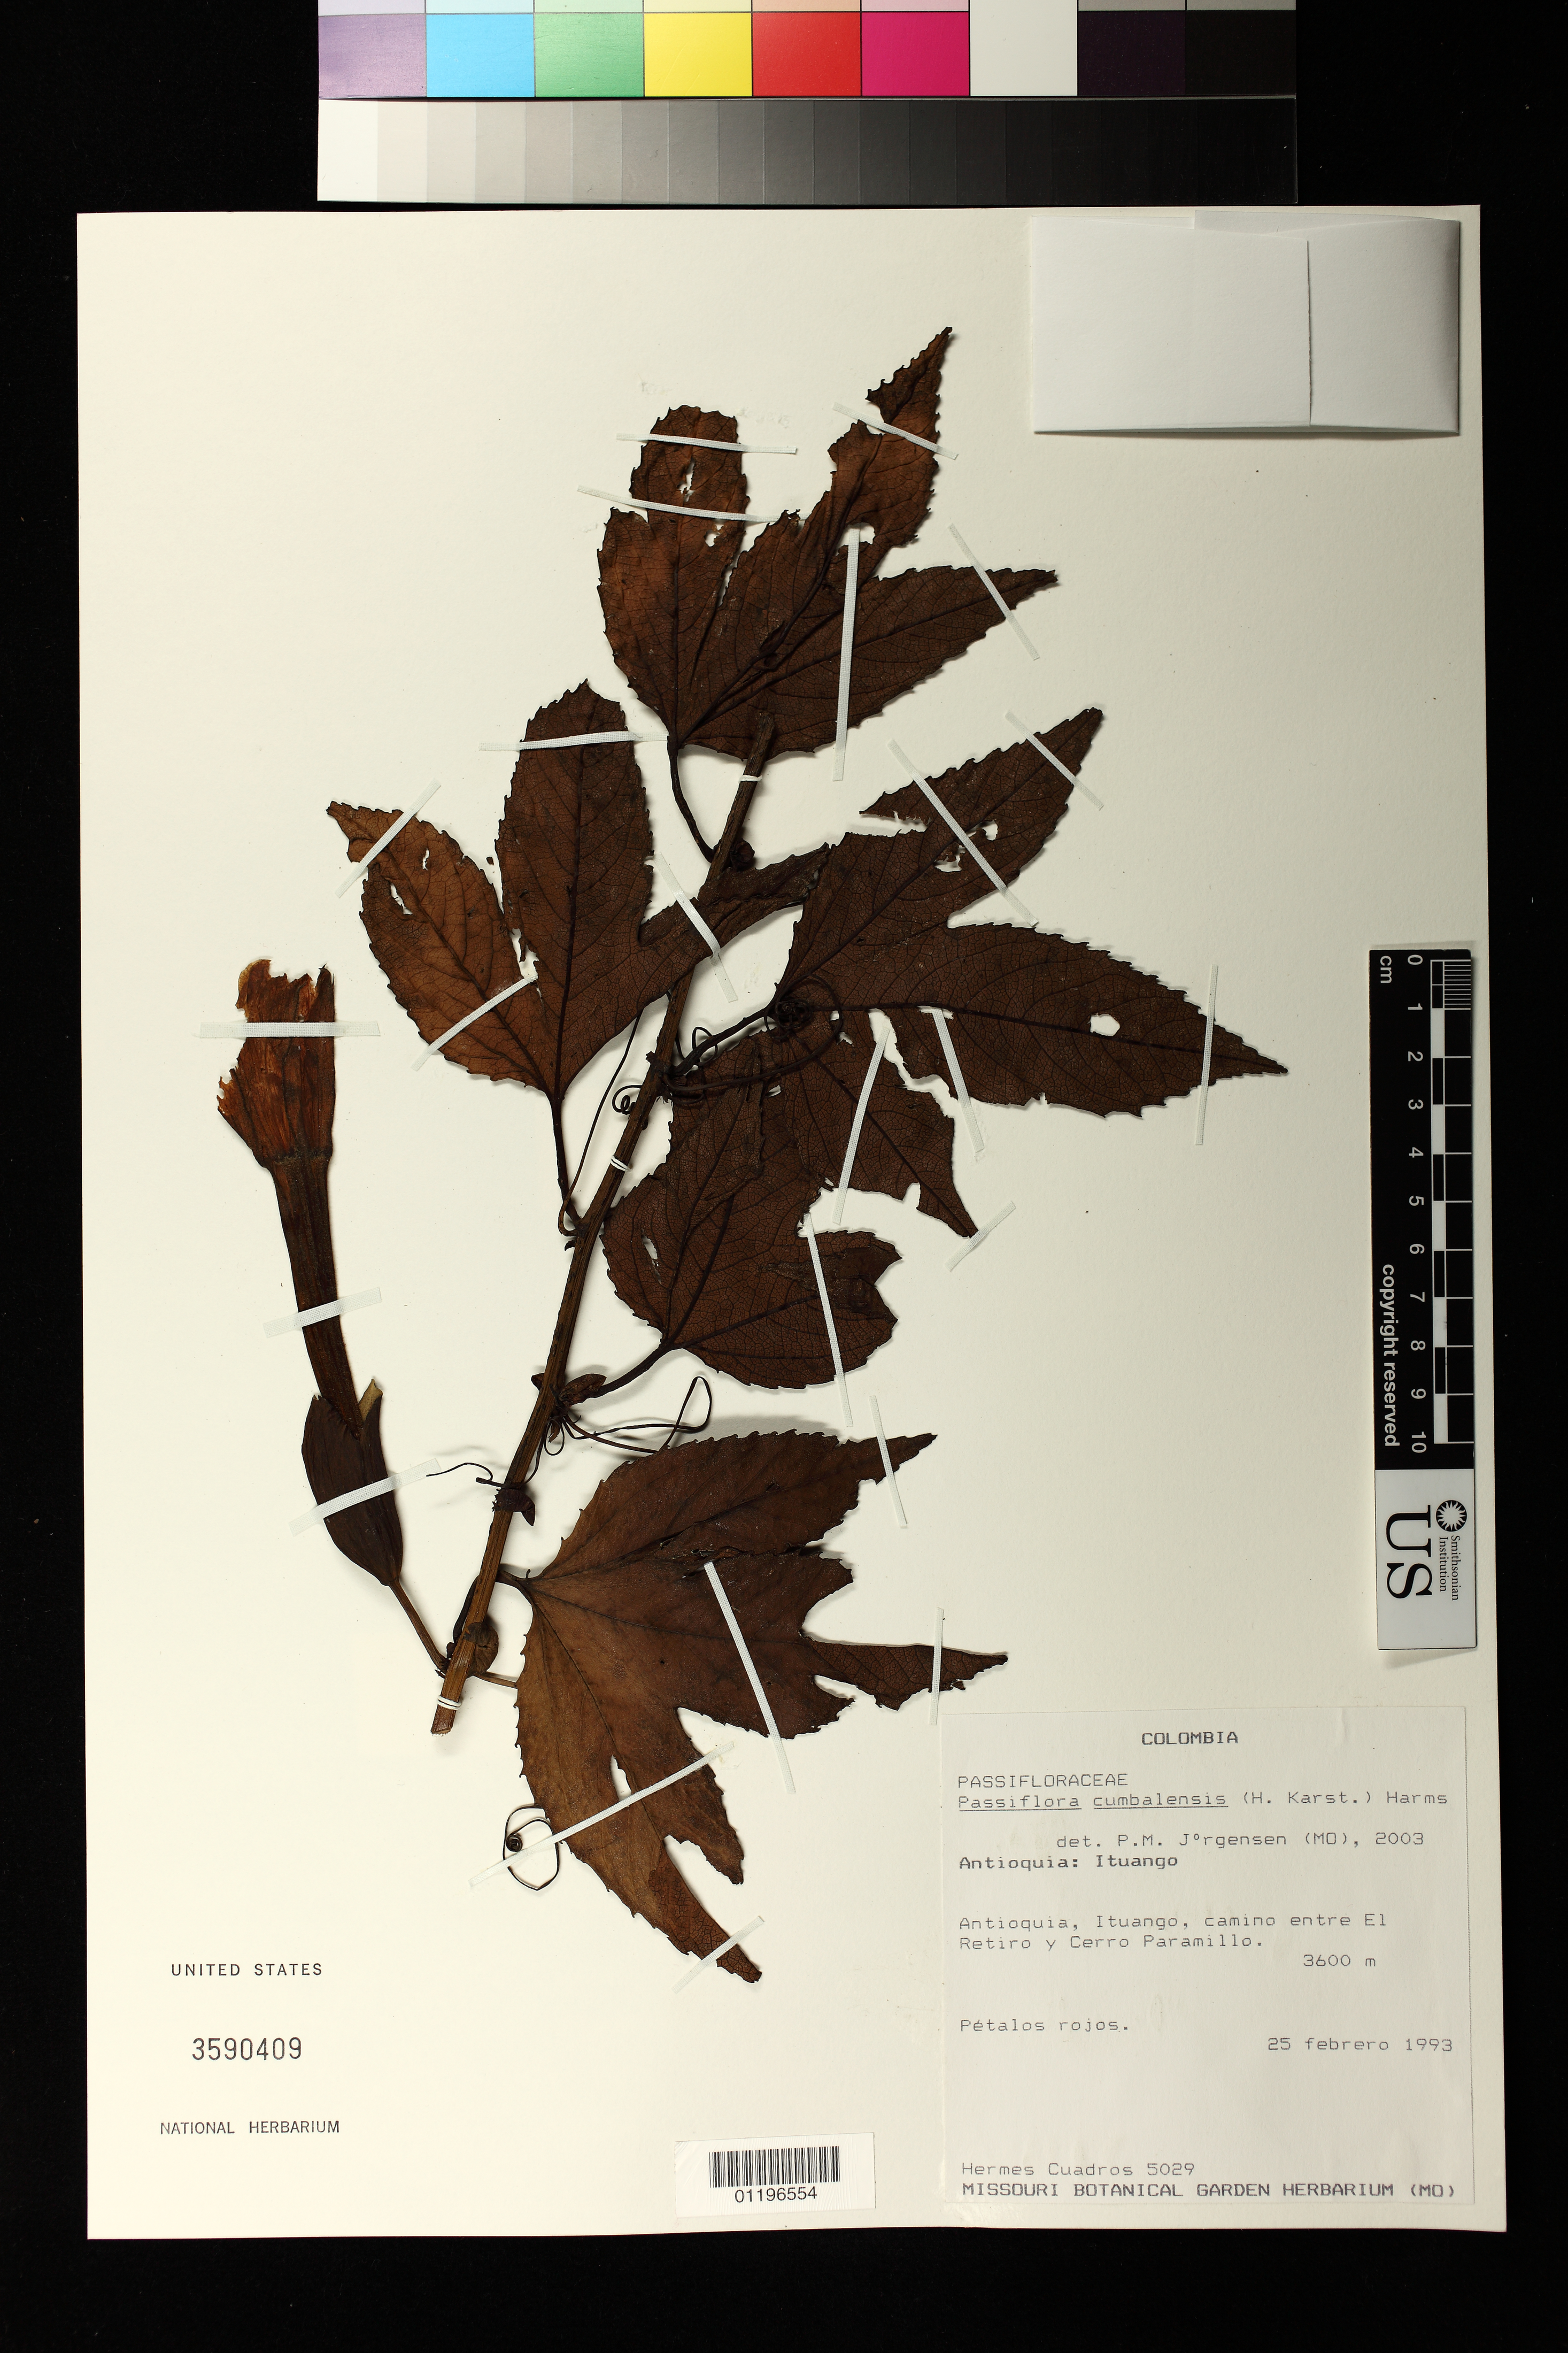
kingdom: Plantae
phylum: Tracheophyta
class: Magnoliopsida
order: Malpighiales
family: Passifloraceae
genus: Passiflora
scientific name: Passiflora cumbalensis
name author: (H. Karst.) Harms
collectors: H. Cuadros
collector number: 5029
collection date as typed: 25 Feb 1993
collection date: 1993-02-25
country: Colombia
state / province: Antioquia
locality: Antioquia: Ituango, road between El Retiro y Cerro Paramillo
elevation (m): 3600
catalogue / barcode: US 3590409